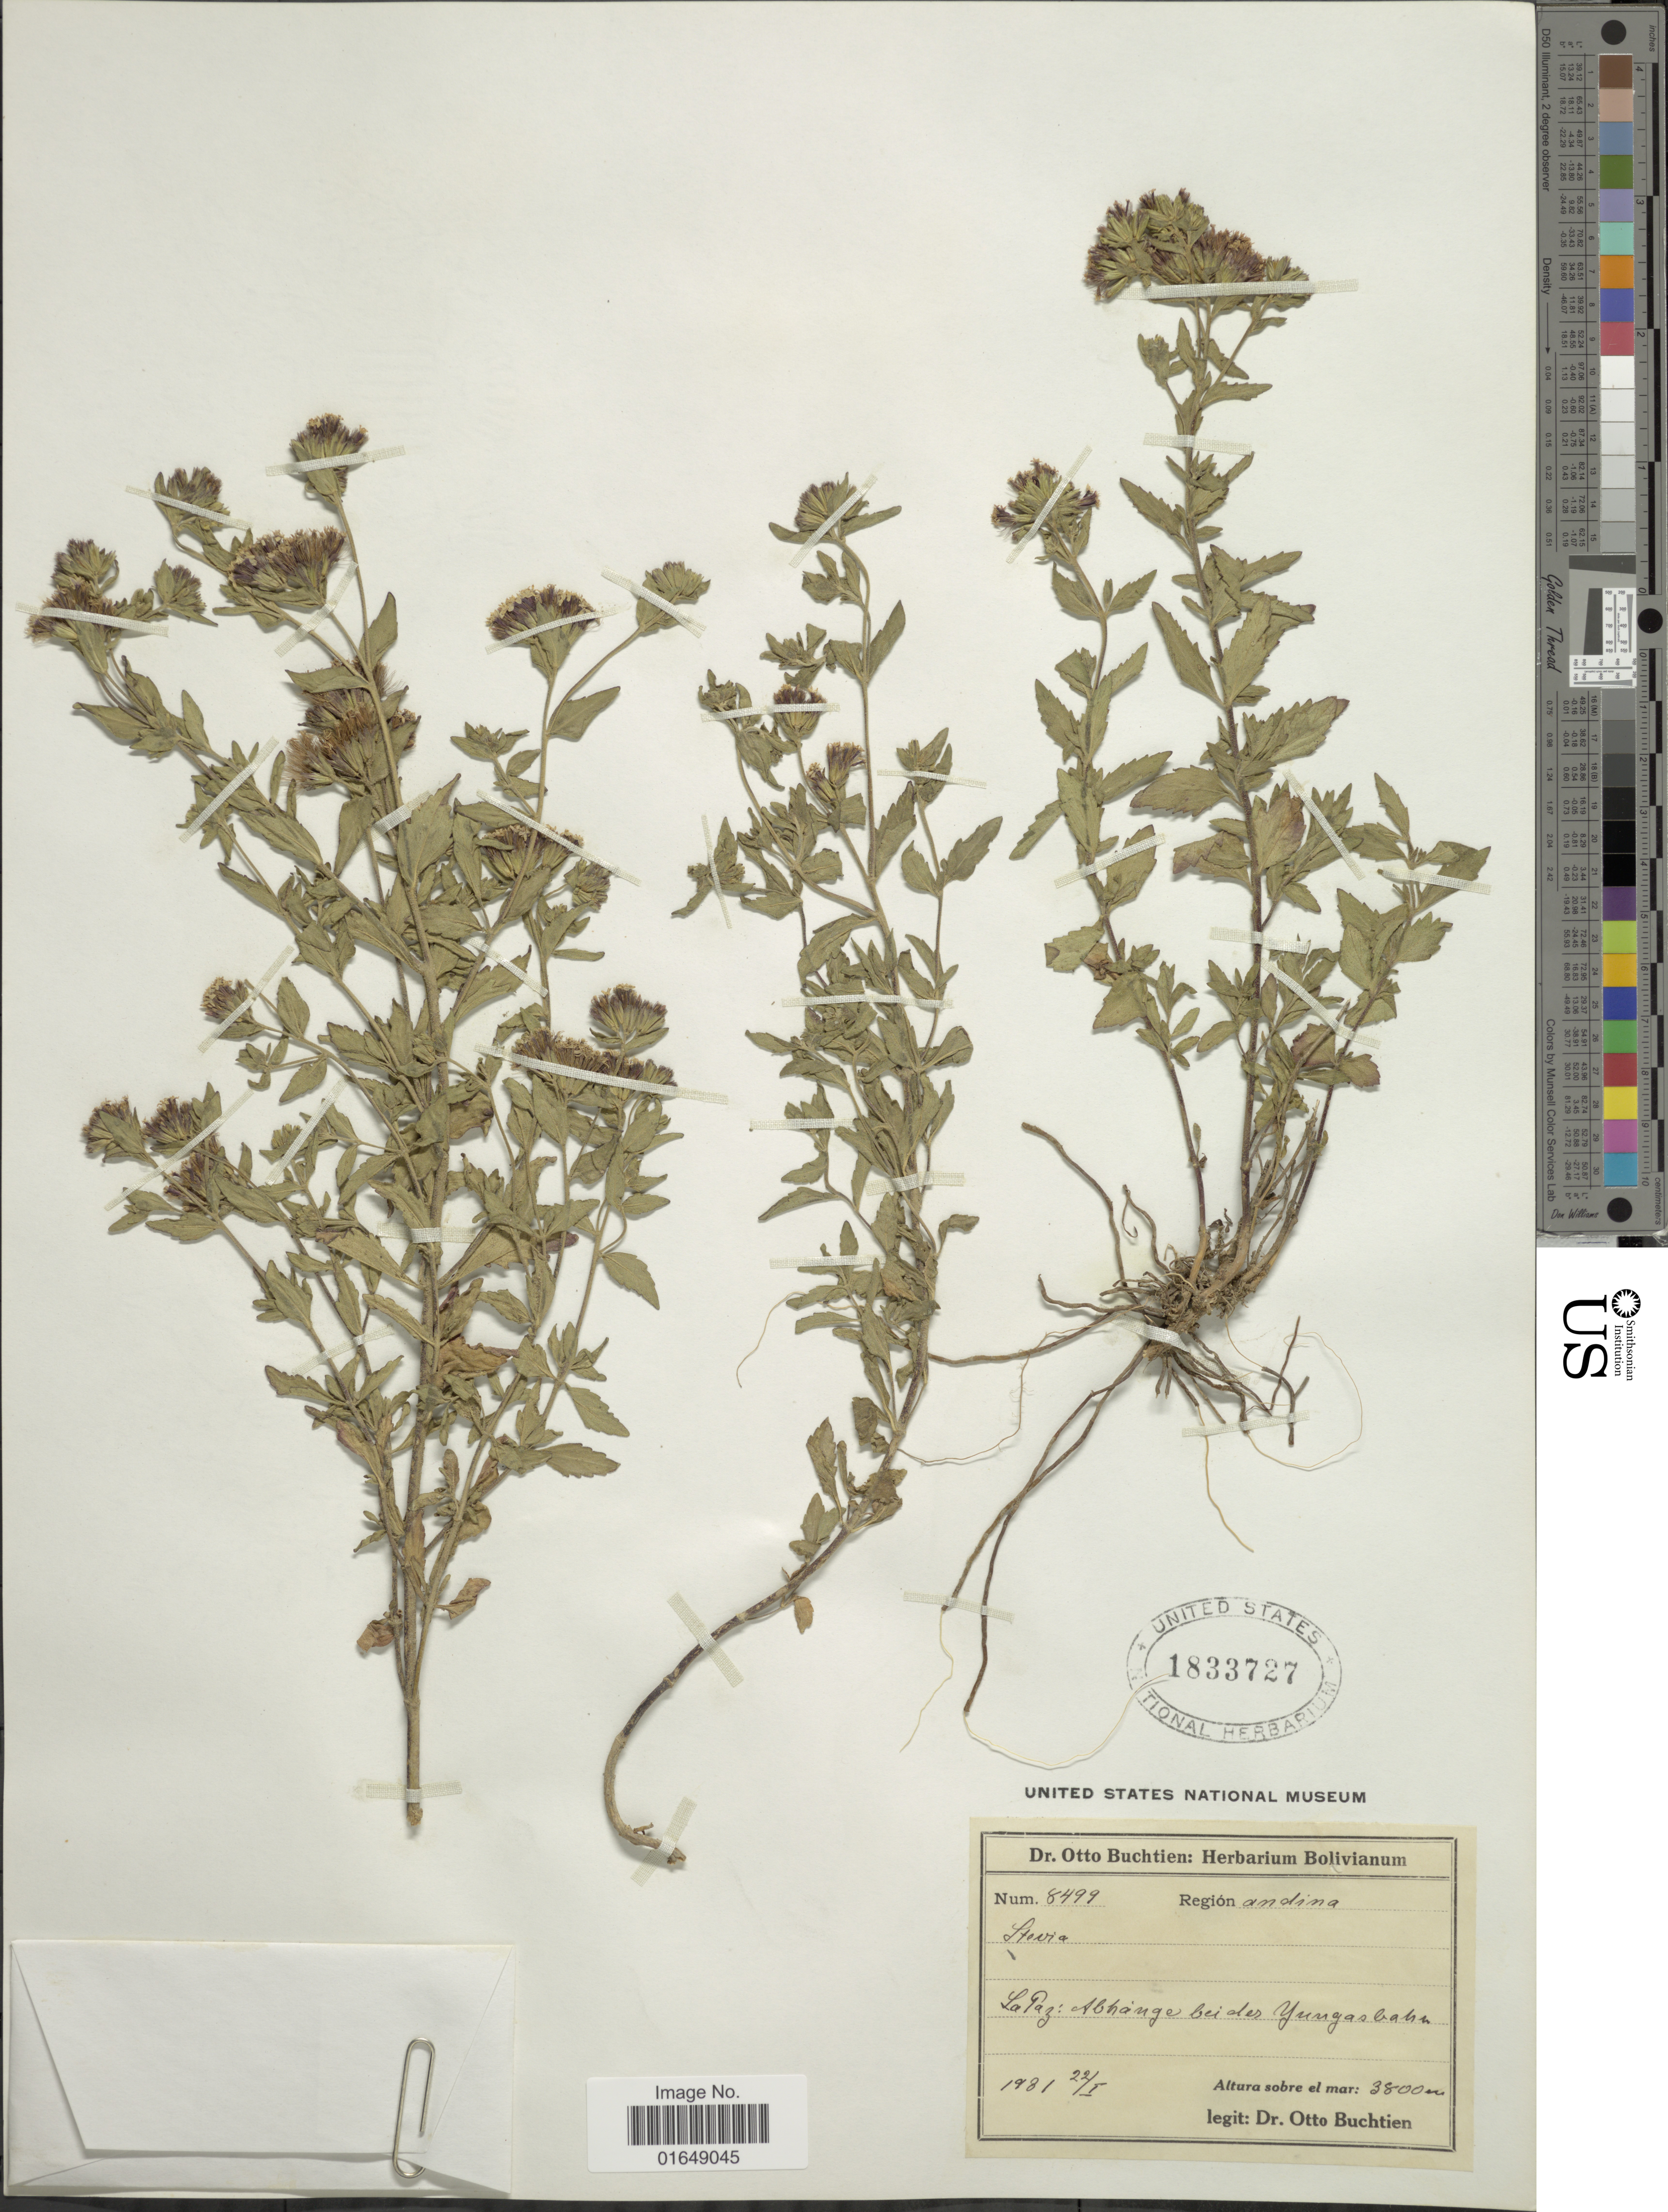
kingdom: Plantae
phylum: Tracheophyta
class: Magnoliopsida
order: Asterales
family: Asteraceae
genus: Stevia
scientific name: Stevia sp.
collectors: O. Buchtien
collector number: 8499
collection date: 1981-01-22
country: Bolivia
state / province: La Paz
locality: Abhänge bei der Yungas baha, region andina.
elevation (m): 3800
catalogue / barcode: US 1833727